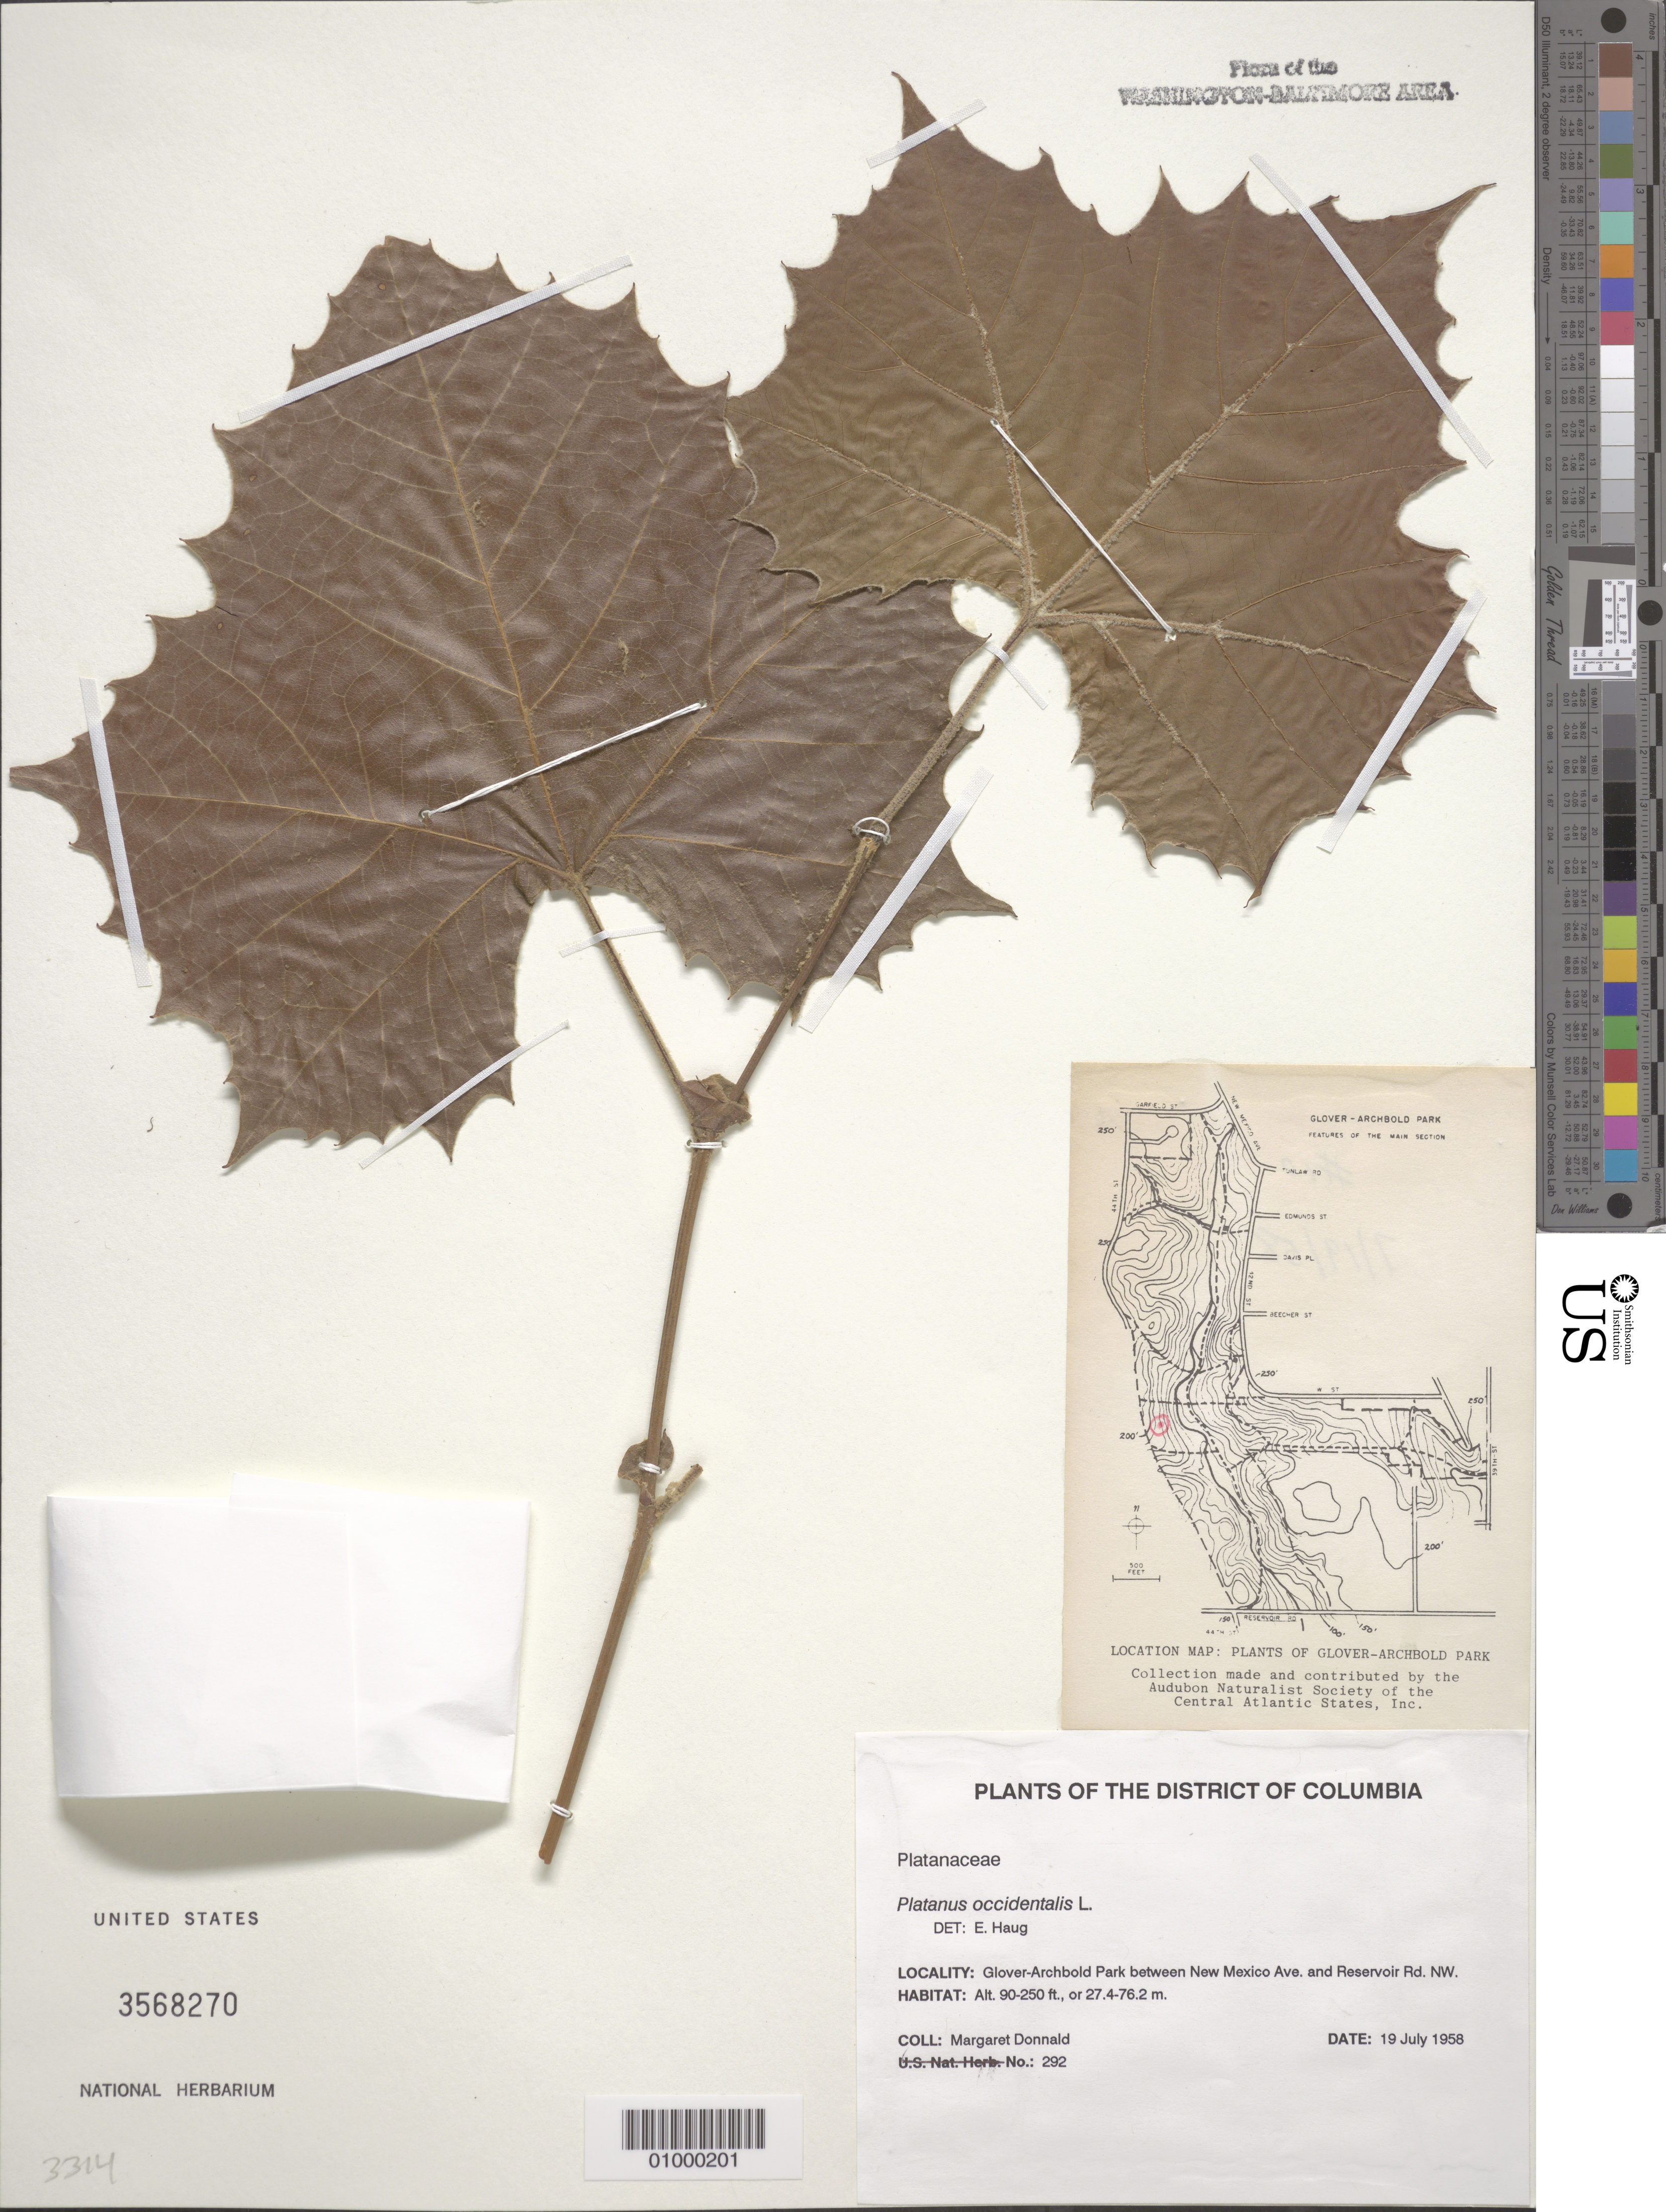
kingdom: Plantae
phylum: Tracheophyta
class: Magnoliopsida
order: Proteales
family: Platanaceae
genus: Platanus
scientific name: Platanus occidentalis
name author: L.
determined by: Haug, E., (UNITED STATES)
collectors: M. Donnald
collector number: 292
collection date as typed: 19 July 1958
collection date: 1958-07-19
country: United States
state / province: District of Columbia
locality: Glover-Archbold Park between New Mexico Avenue and Reservoir Road NW.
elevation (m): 27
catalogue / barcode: US 3568270